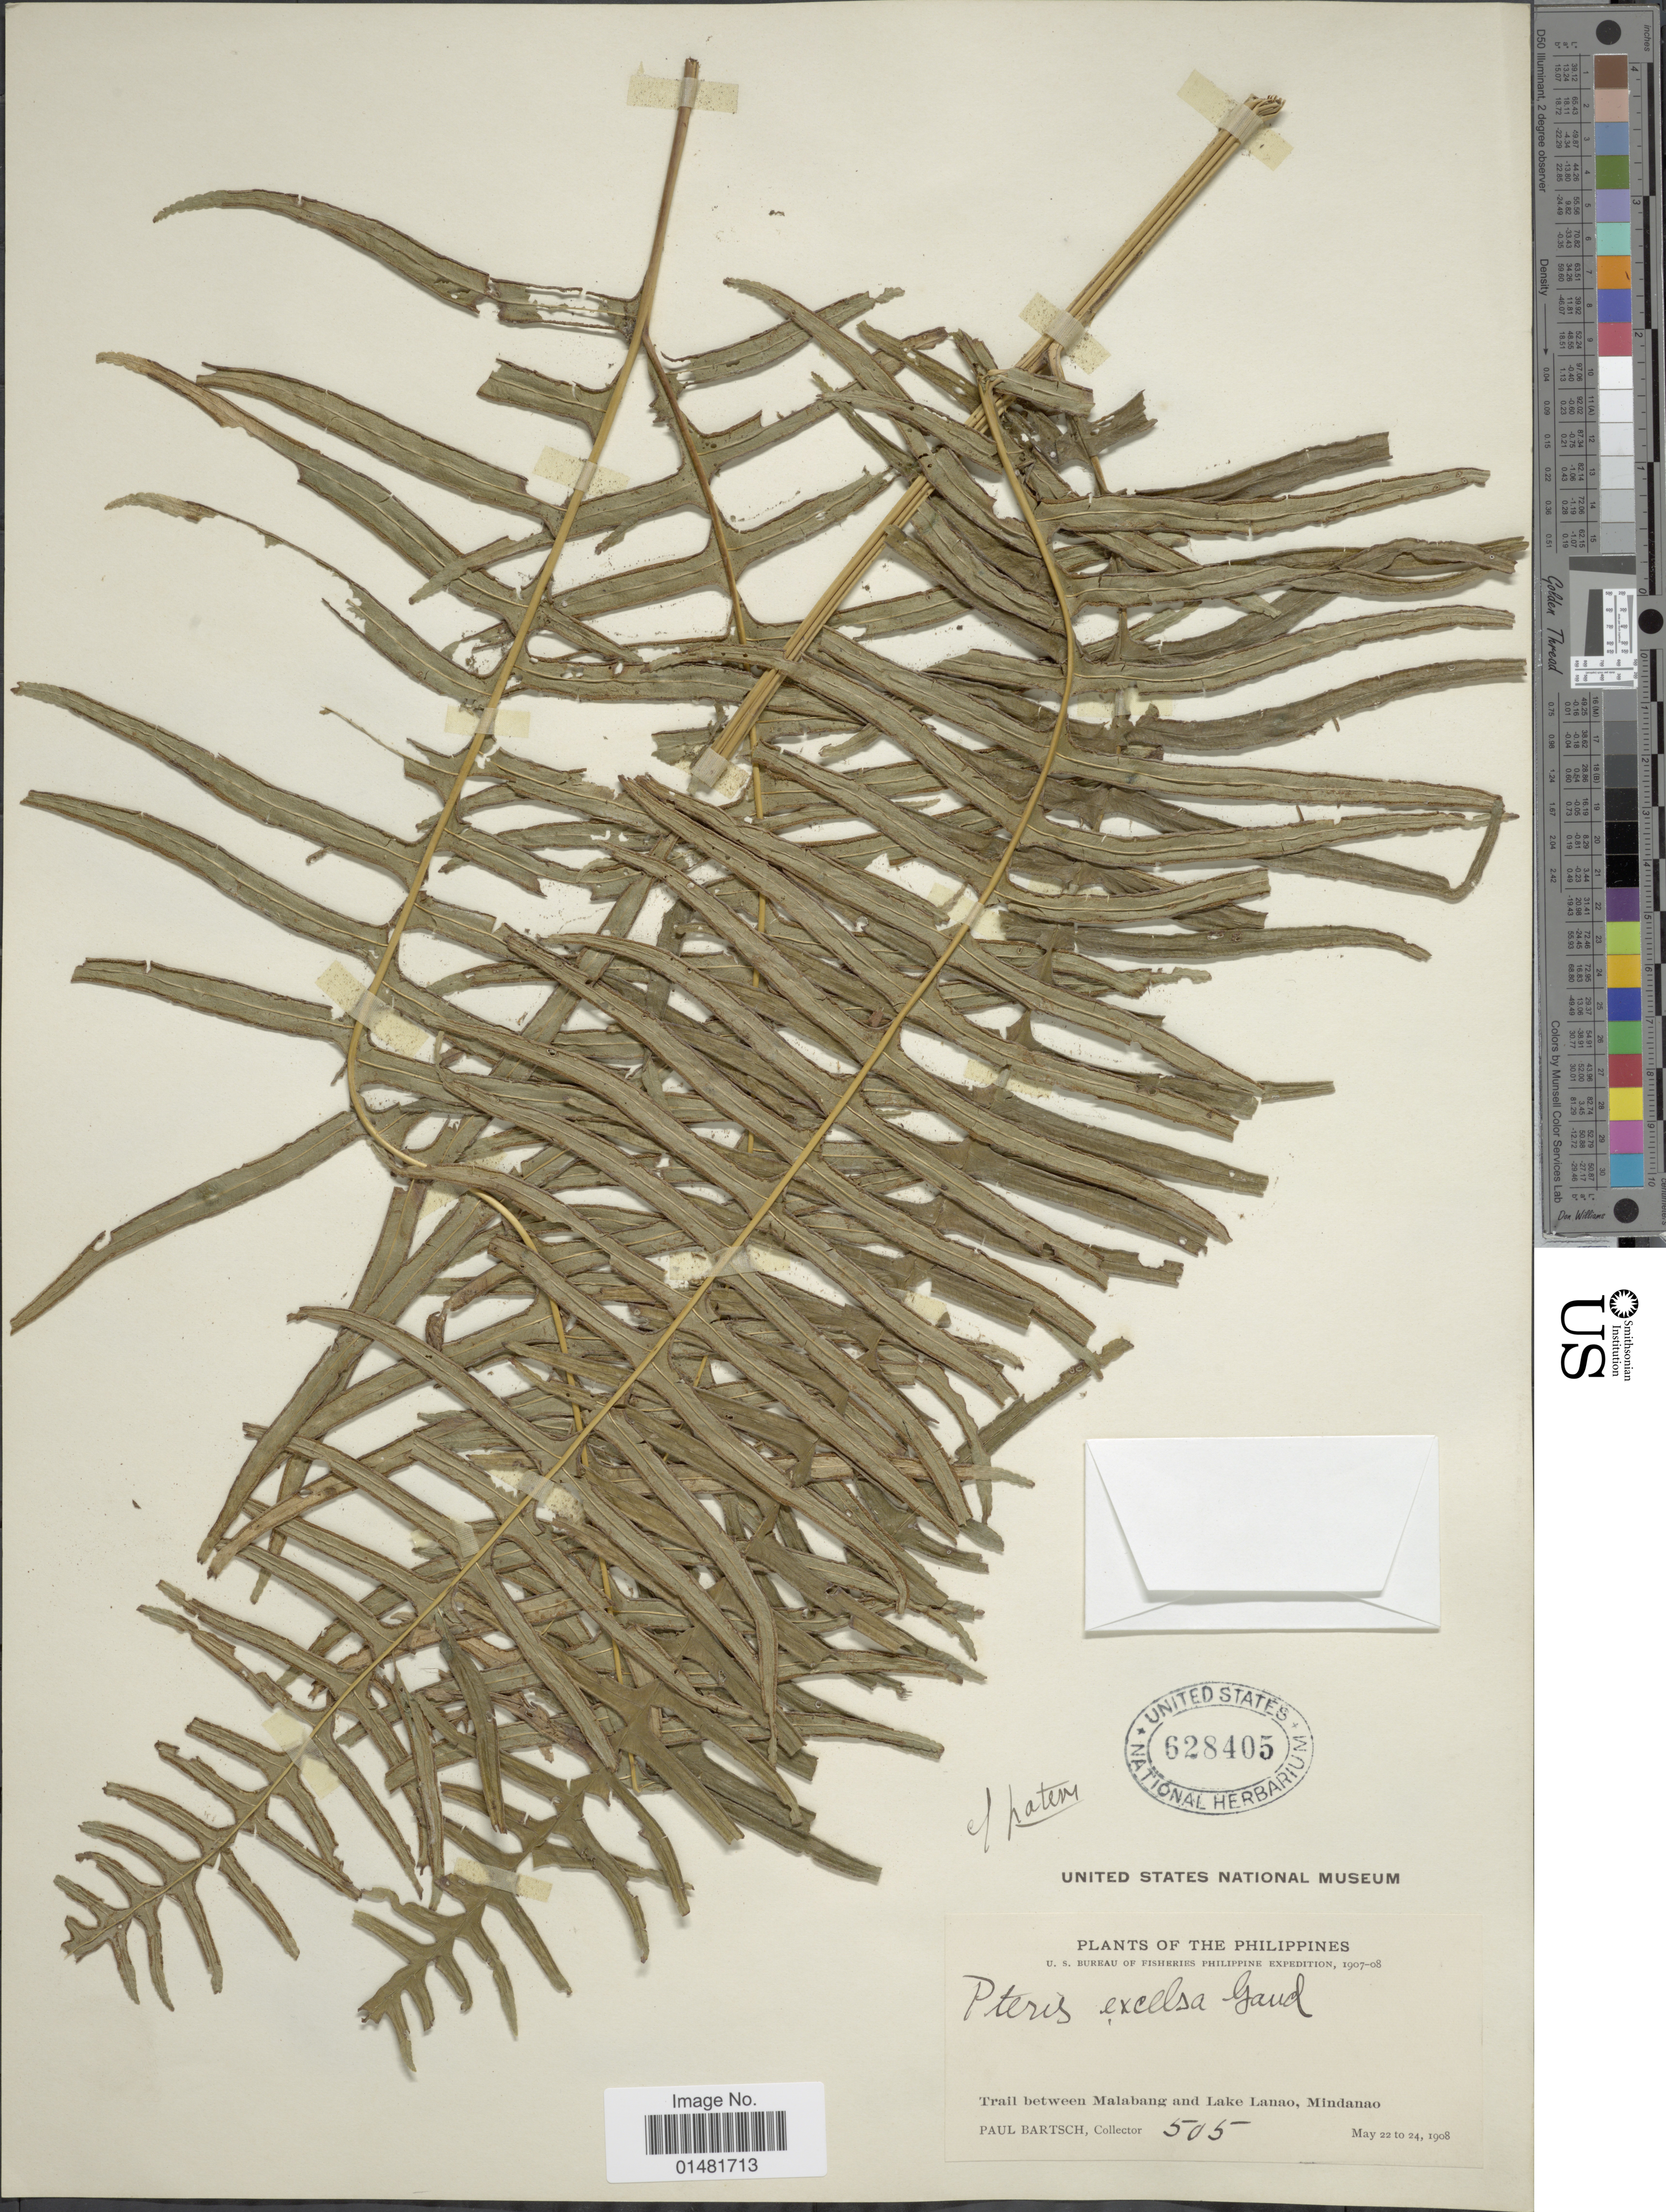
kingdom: Plantae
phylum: Tracheophyta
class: Polypodiopsida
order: Polypodiales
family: Pteridaceae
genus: Pteris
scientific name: Pteris excelsa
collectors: P. Bartsch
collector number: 505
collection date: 1908-05-22/1908-05-24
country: Philippines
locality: Trail between Malabang and Lake Lanao, Mindanao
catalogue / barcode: US 628405